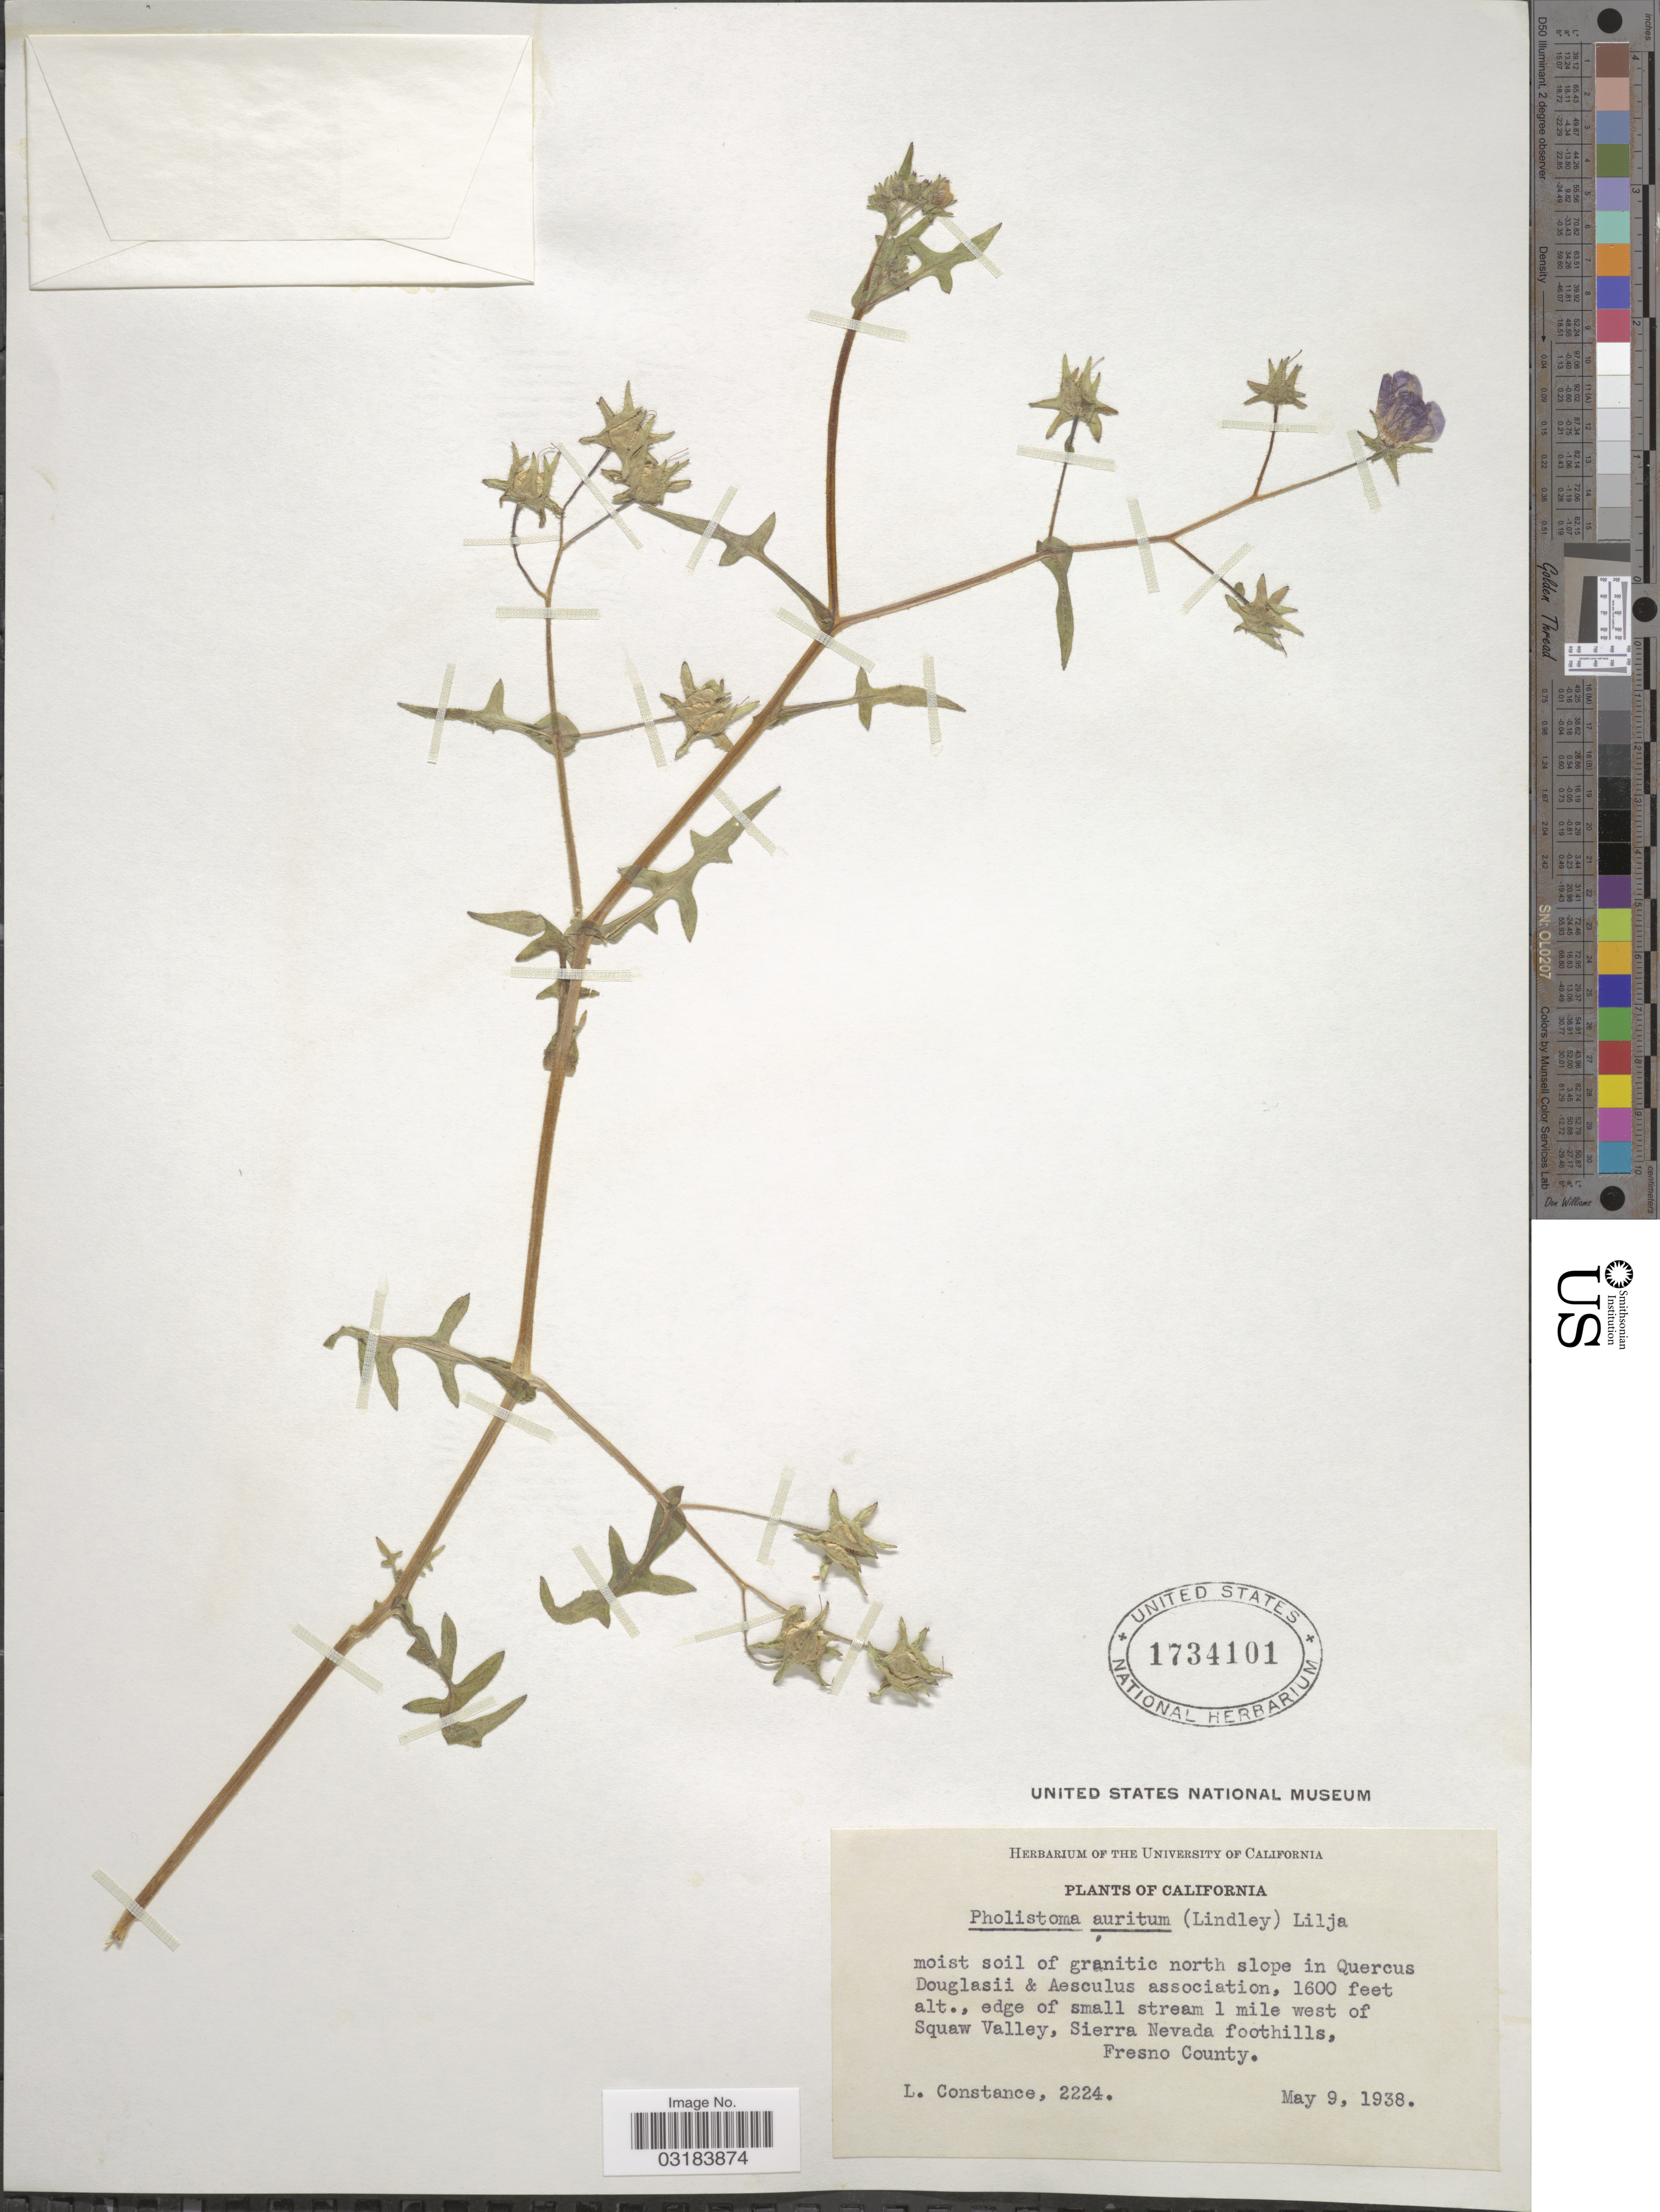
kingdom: Plantae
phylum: Tracheophyta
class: Magnoliopsida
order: Boraginales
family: Hydrophyllaceae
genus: Pholistoma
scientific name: Pholistoma auritum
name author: (Lindl.) Lilja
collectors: L. Constance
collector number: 2224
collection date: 1938-05-09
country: United States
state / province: California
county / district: Fresno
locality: Edge of small stream 1 mile west of Squaw Valley, Sierra Nevada foothills, Fresno County.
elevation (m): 488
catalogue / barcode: US 1734101